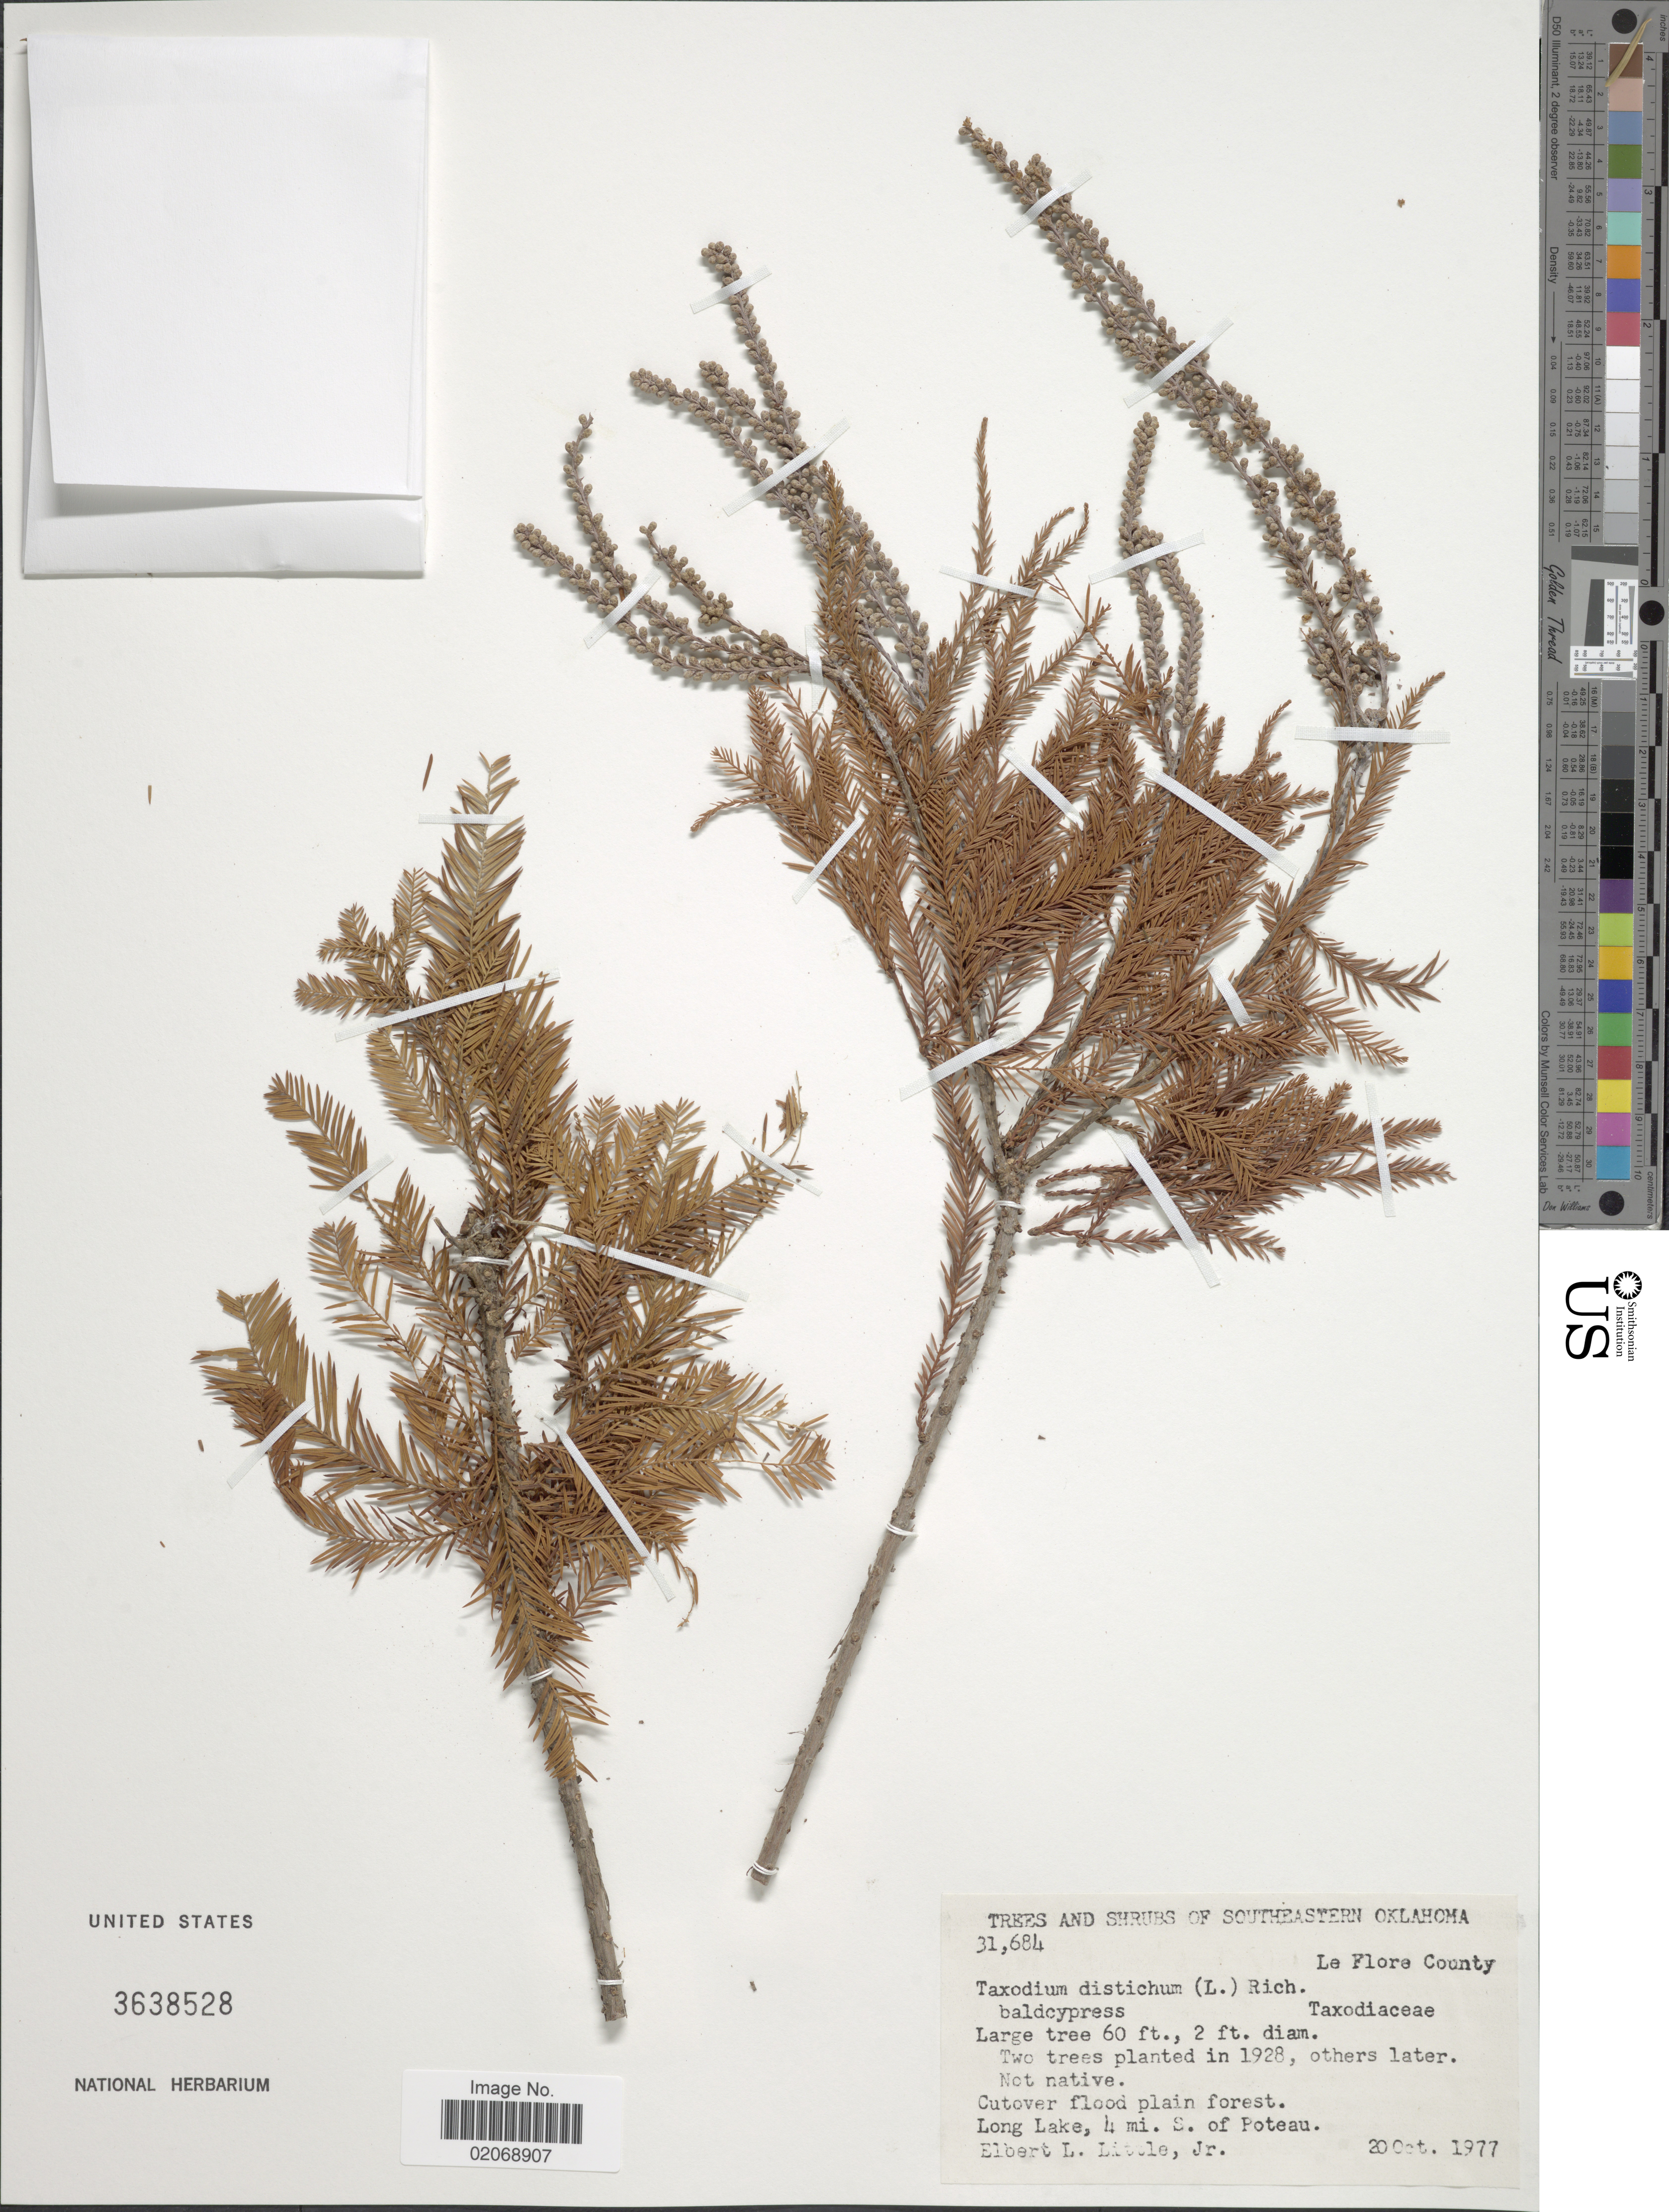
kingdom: Plantae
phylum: Tracheophyta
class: Pinopsida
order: Pinales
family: Cupressaceae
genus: Taxodium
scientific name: Taxodium distichum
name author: (L.) Rich.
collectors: E. L. Little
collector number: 31684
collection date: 1977-10-20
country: United States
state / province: Oklahoma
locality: Southeastern Oklahama, Le Flore County, LongLake, 4 mi. S. of Poteau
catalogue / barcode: US 3638528